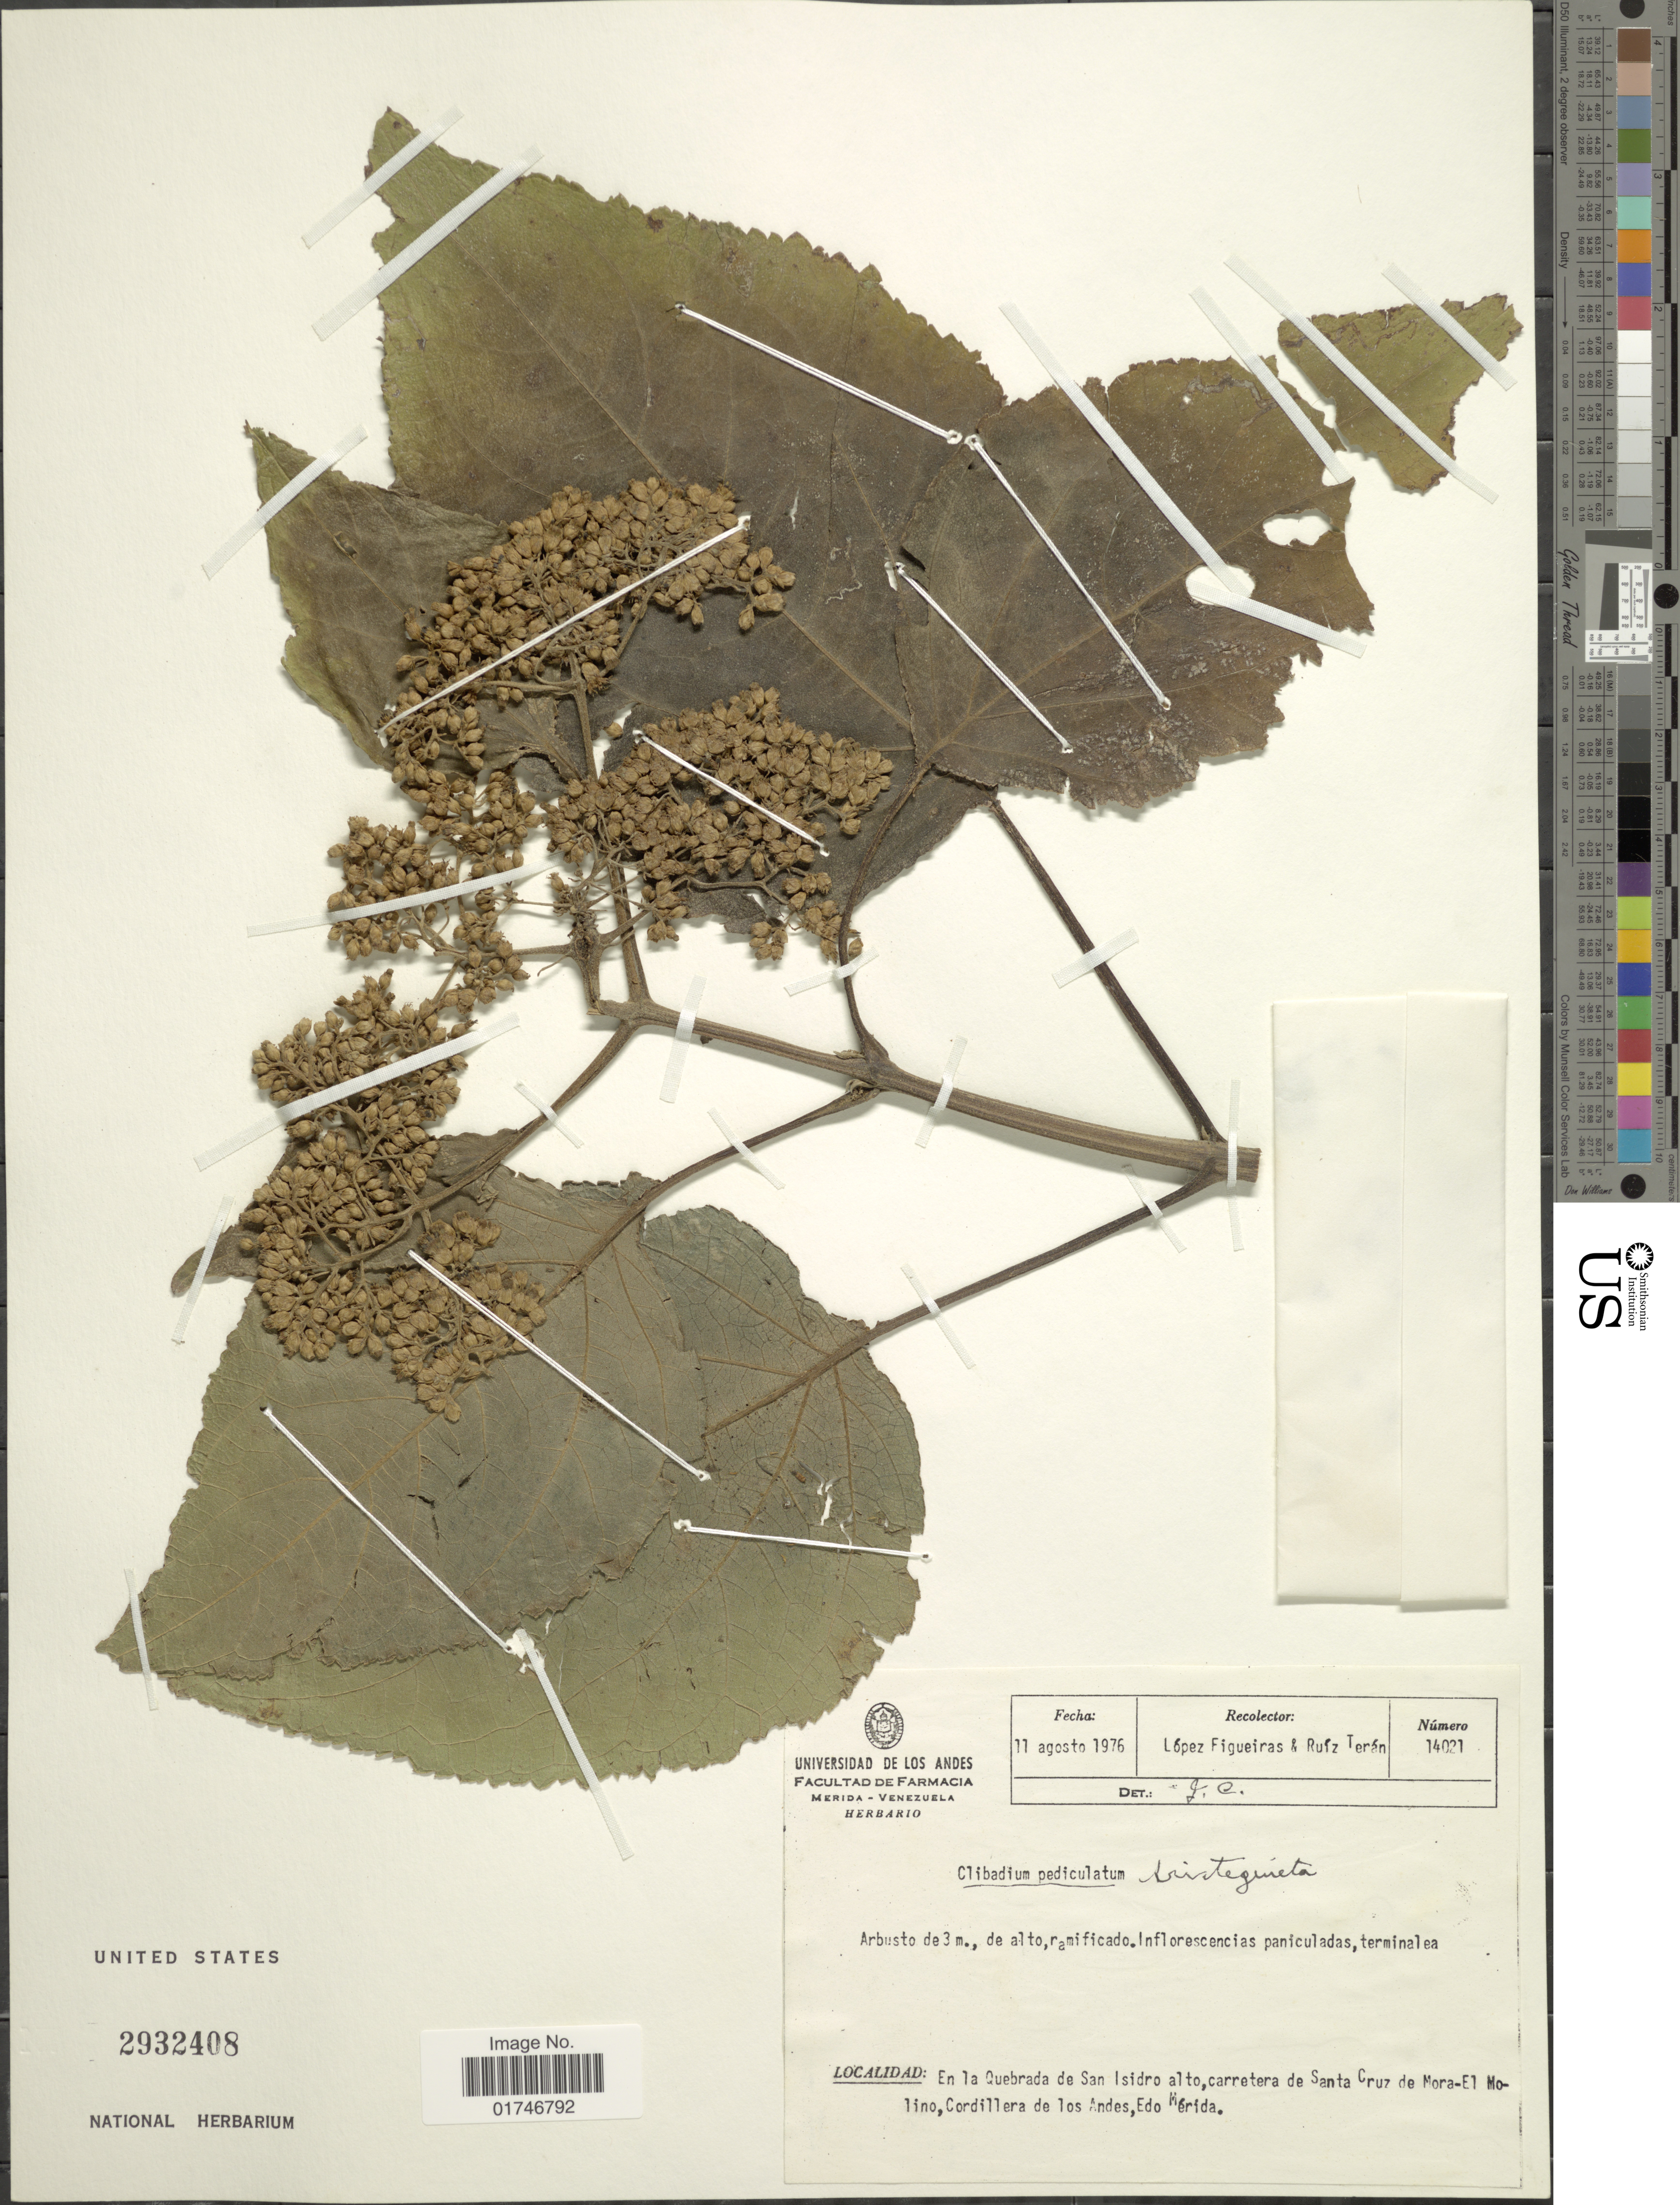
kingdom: Plantae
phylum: Tracheophyta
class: Magnoliopsida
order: Asterales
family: Asteraceae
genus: Clibadium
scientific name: Clibadium pediculatum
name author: Aristeg.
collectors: M. López Figueiras & L. E. Ruíz-Terán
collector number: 14021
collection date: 1976-08-11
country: Venezuela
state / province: Mérida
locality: En la Quebrada de San Isidro alto, carretera de Santa Cruz de Mora-El Molino, Cordillera de los Andes, Edo Mérida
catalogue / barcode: US 2932408